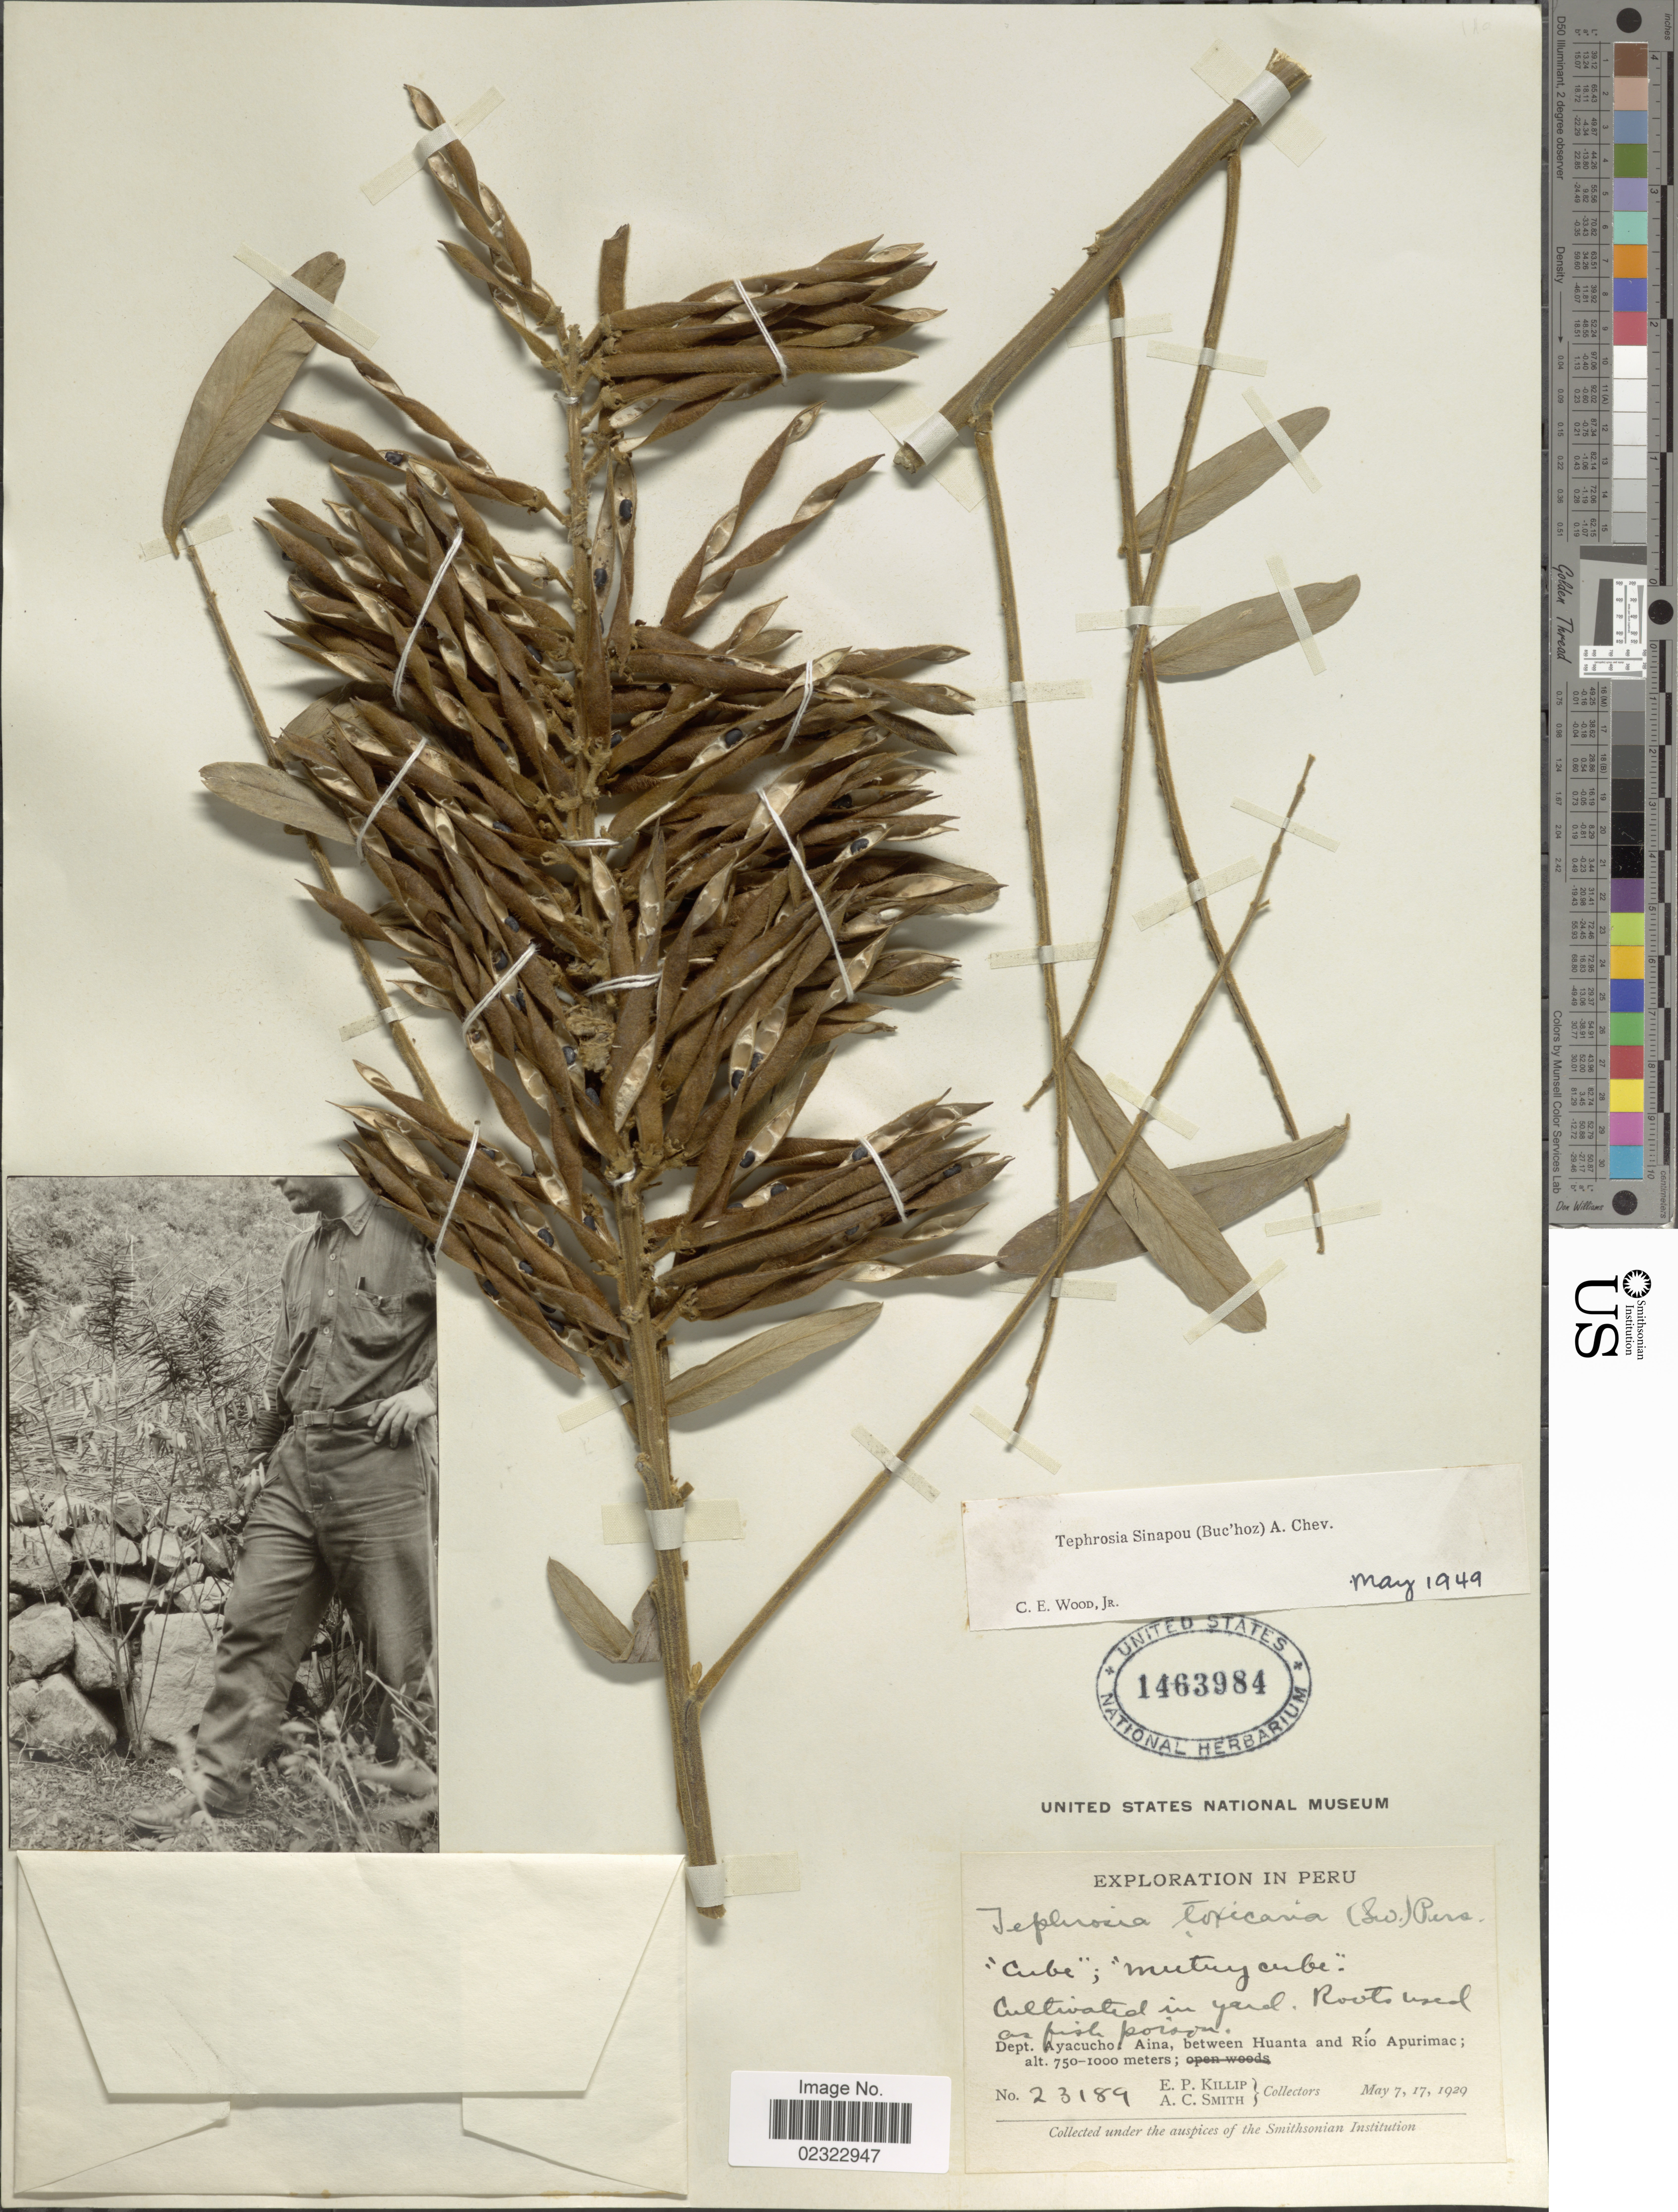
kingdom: Plantae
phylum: Tracheophyta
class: Magnoliopsida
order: Fabales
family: Fabaceae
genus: Tephrosia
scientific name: Tephrosia sinapou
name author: (Buc'hoz) A. Chev.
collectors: E. P. Killip & A. C. Smith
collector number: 23189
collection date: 1929-05-07/1929-05-17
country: Peru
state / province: Ayacucho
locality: Dept. Ayacucho: Aina, between Huanta and Rio Apurimac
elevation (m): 750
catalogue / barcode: US 1463984